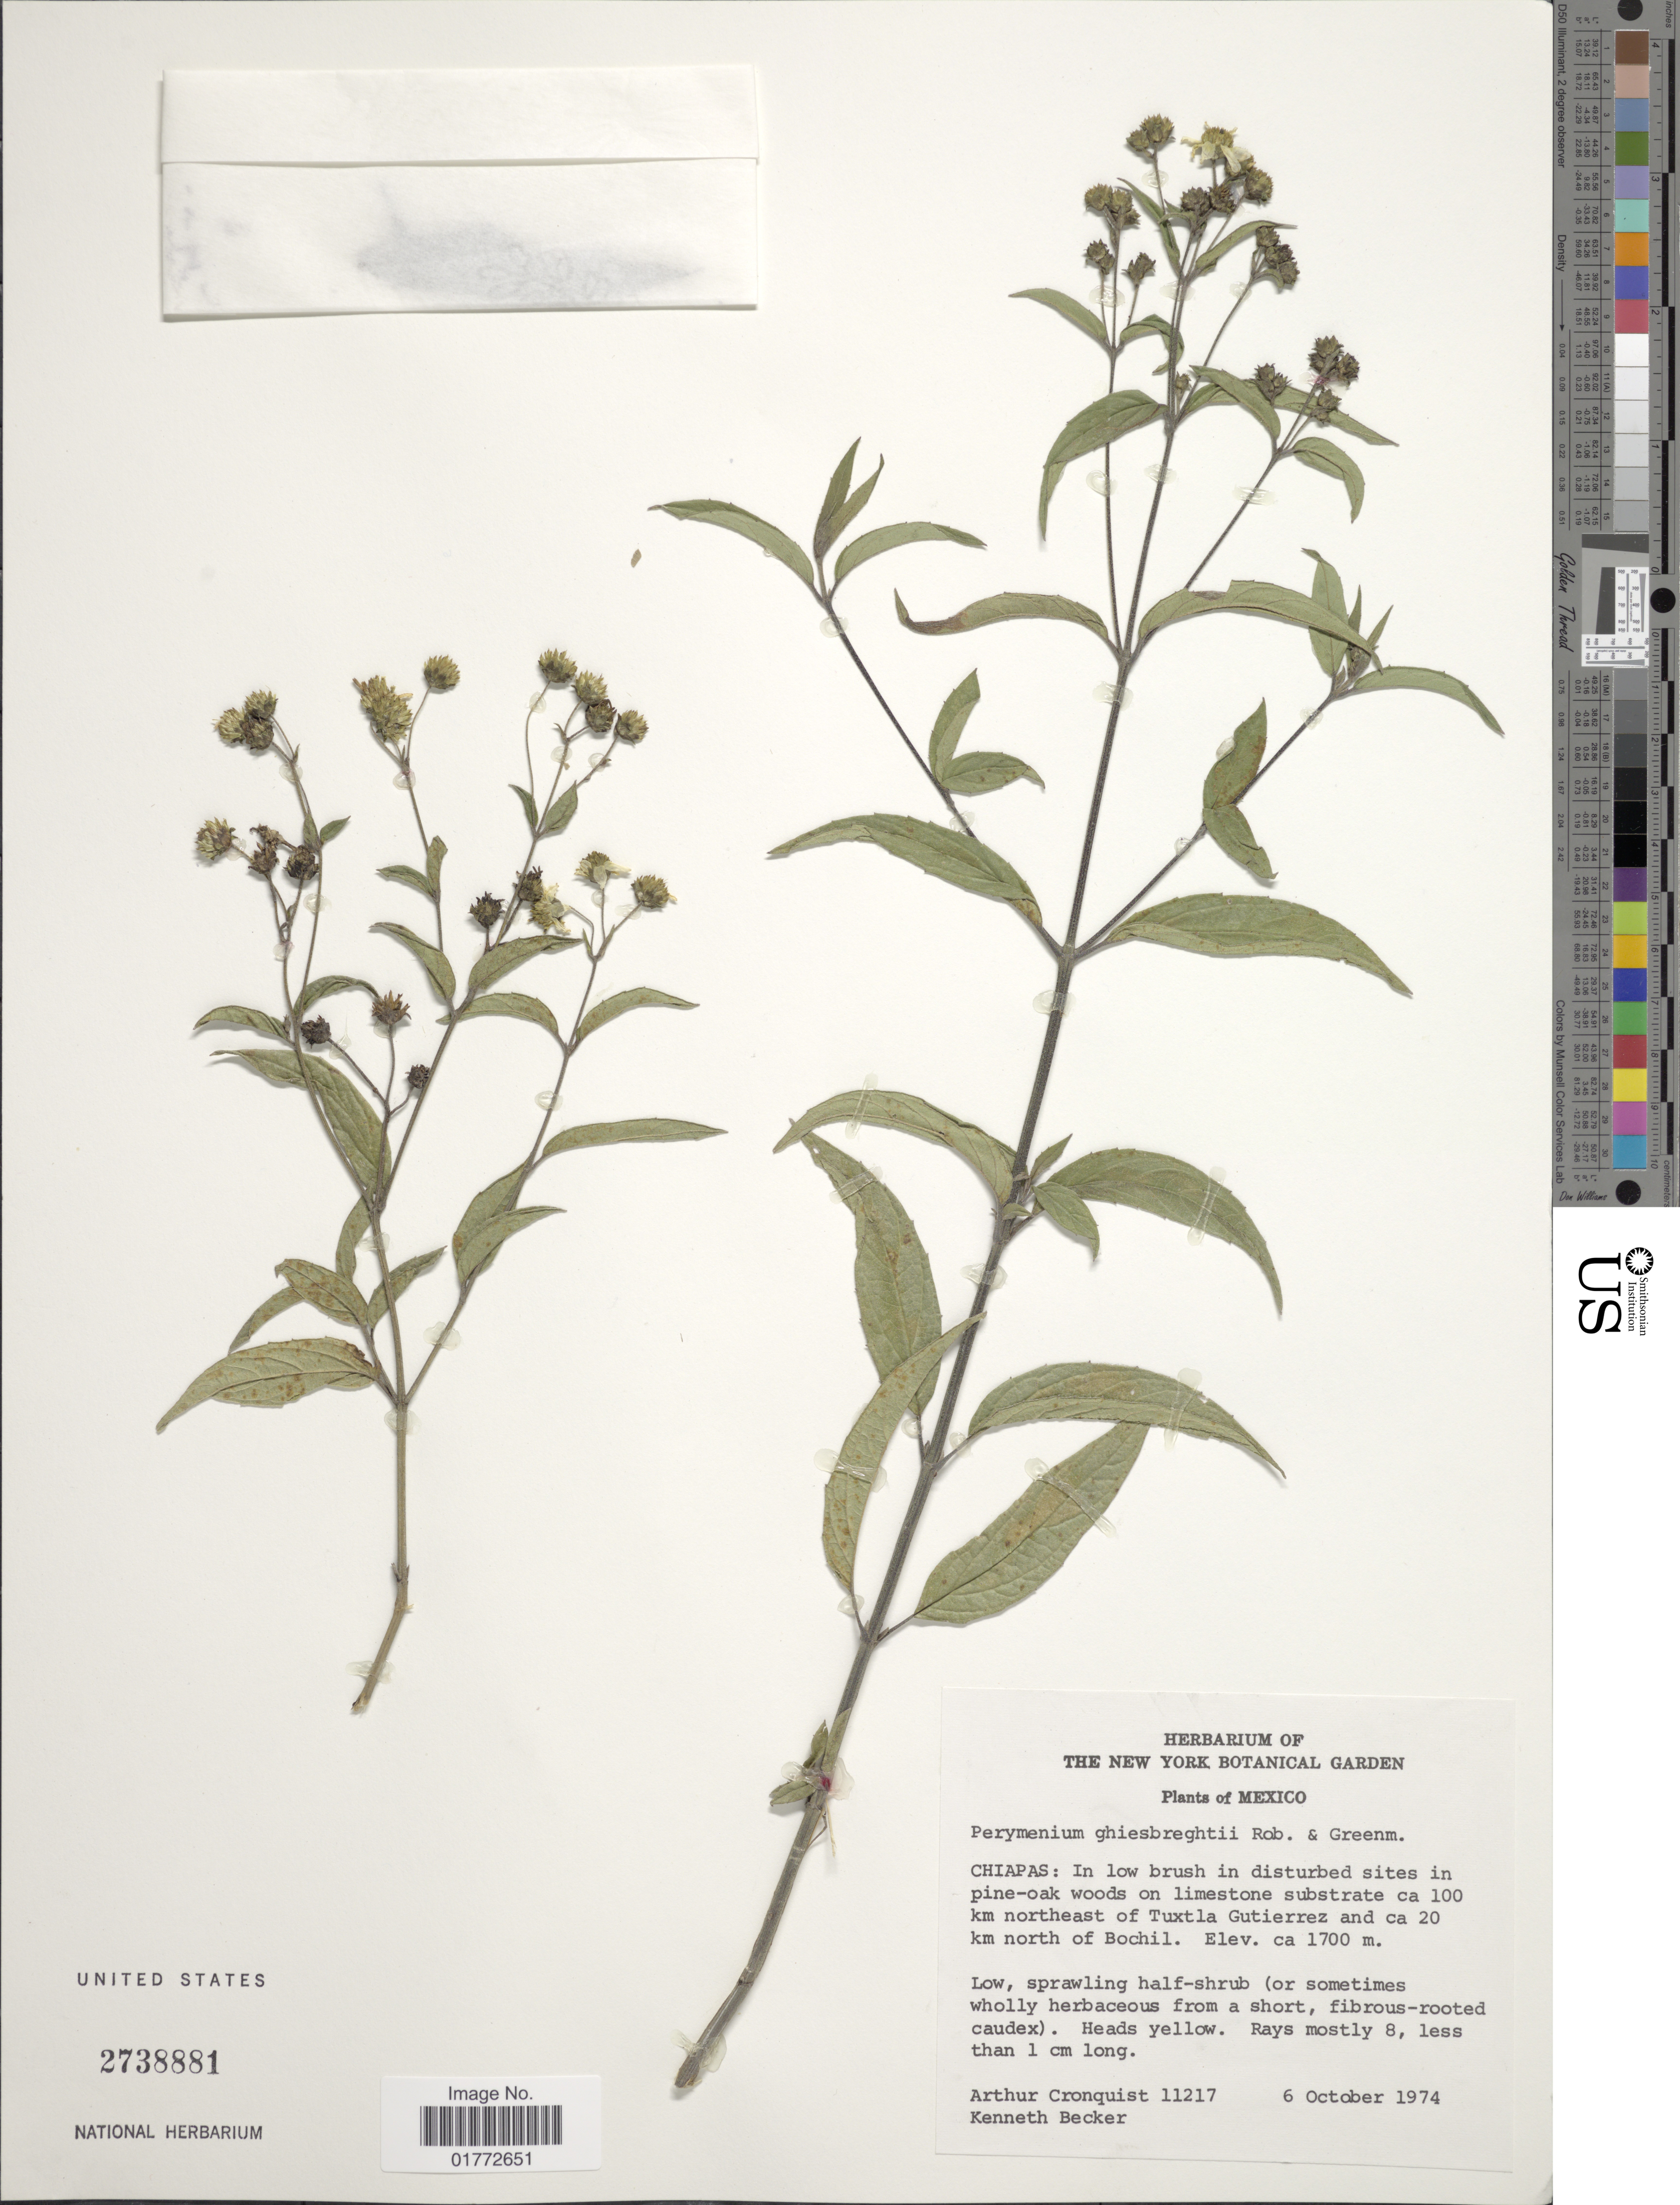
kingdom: Plantae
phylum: Tracheophyta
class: Magnoliopsida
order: Asterales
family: Asteraceae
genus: Perymenium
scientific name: Perymenium ghiesbreghtii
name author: B.L. Rob. & Greenm.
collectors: A. J. Cronquist & K. M. Becker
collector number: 11217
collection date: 1974-10-06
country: Mexico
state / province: Chiapas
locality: Ca. 100 km northeast of Tuxtla Gutierrez and ca. 20 km north of Bochil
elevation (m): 1700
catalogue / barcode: US 2738881